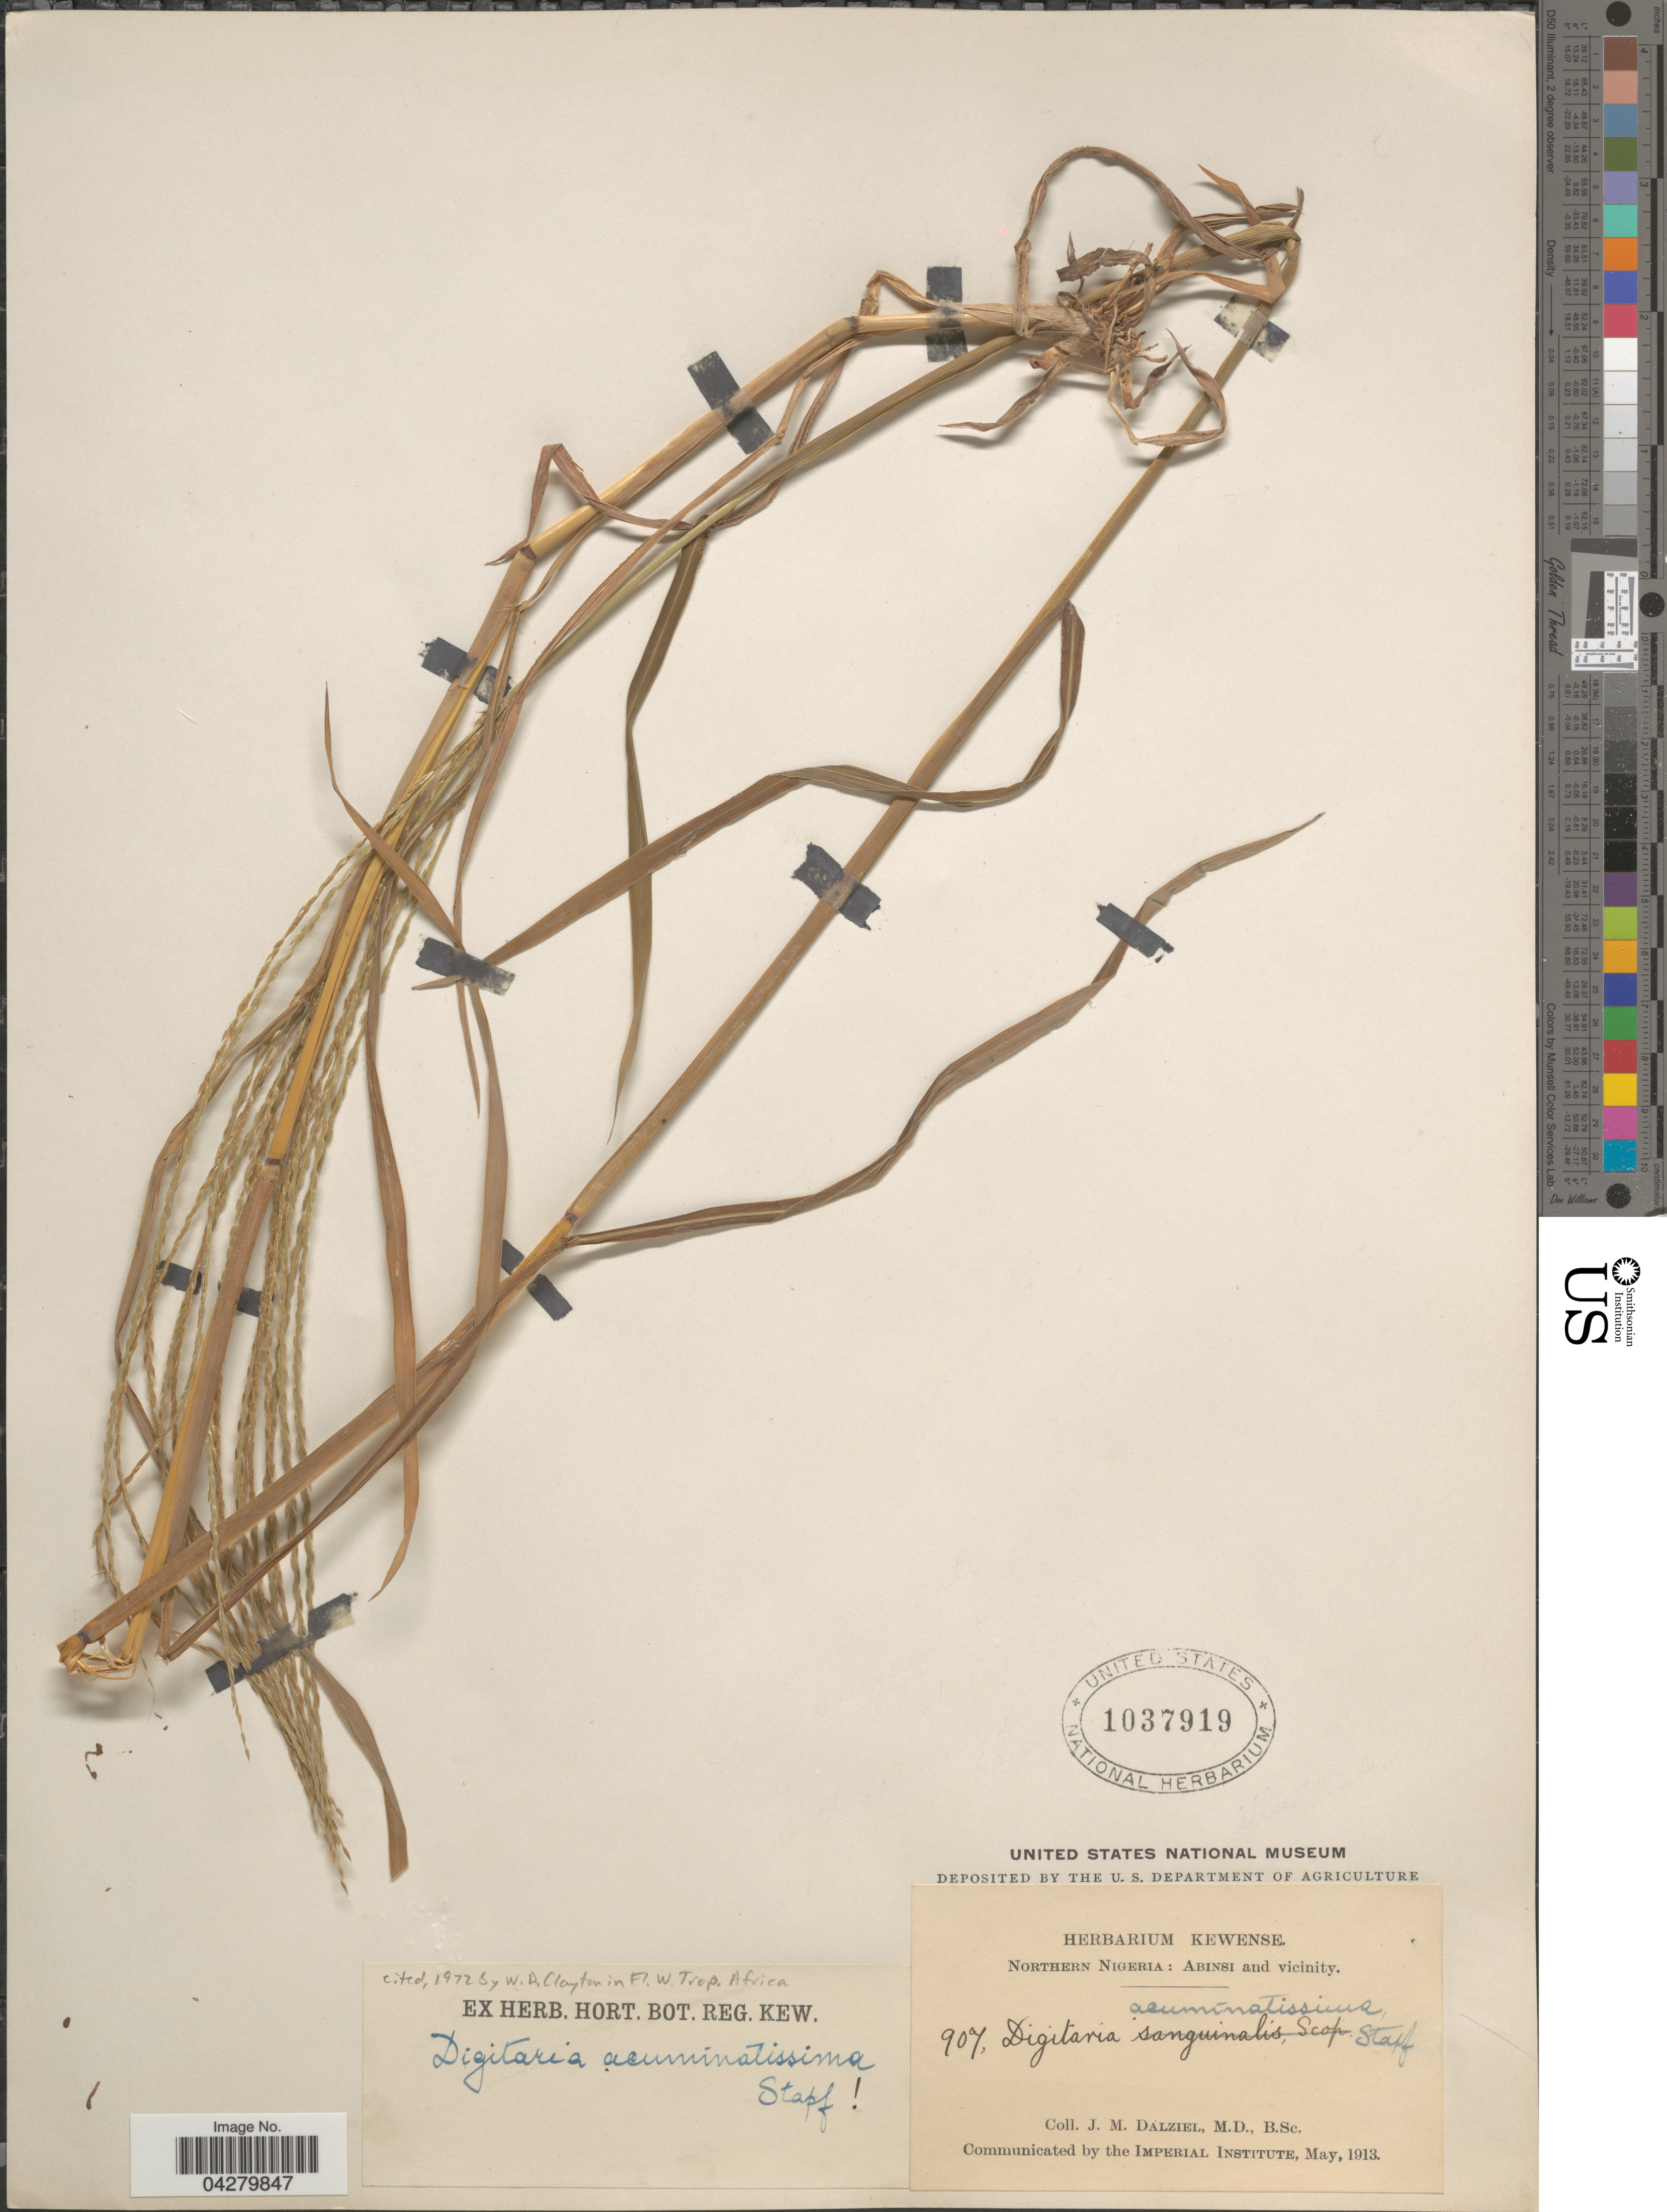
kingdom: Plantae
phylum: Tracheophyta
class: Liliopsida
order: Poales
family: Poaceae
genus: Digitaria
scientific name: Digitaria acuminatissima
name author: Stapf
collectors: J. Dalziel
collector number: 907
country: Nigeria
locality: Northern Nigeria : Abinsi and vicinity.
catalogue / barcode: US 1037919